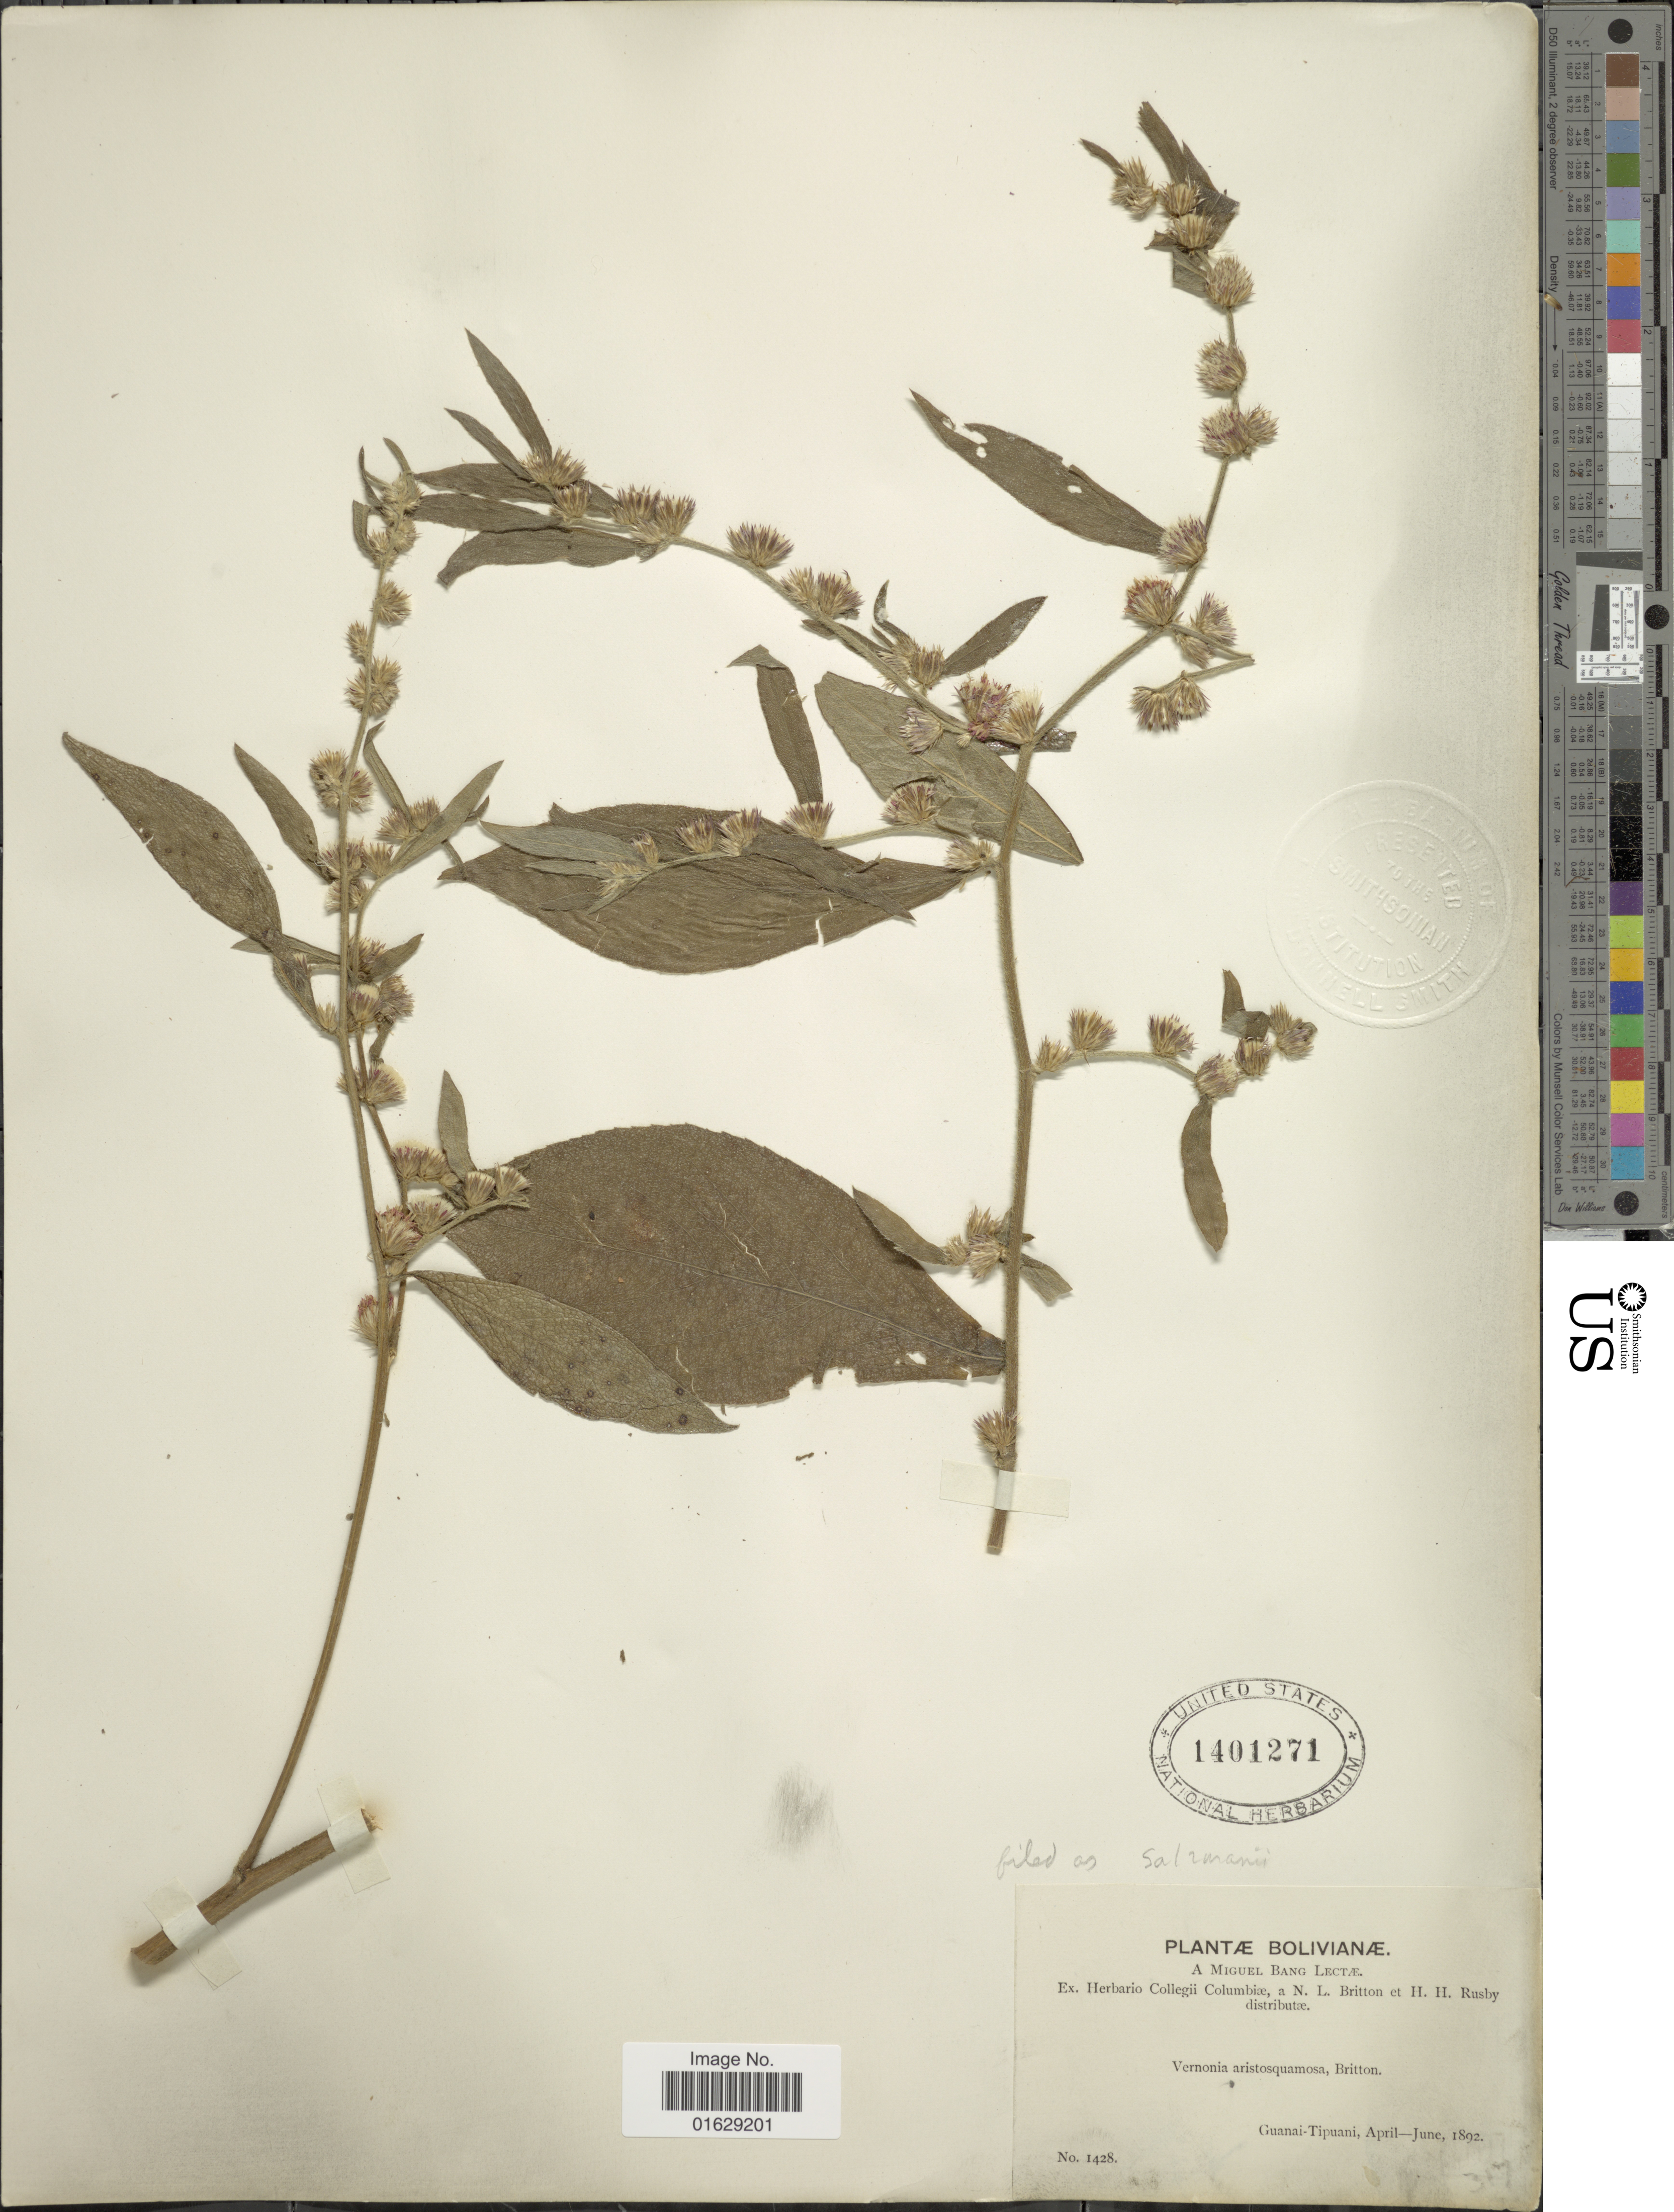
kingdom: Plantae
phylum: Tracheophyta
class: Magnoliopsida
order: Asterales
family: Asteraceae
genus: Lepidaploa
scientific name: Lepidaploa salzmannii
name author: (DC.) H. Rob.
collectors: M. Bang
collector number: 1428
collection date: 1892-04/1892-06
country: Bolivia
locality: Guanai-Tipuani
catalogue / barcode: US 1401271